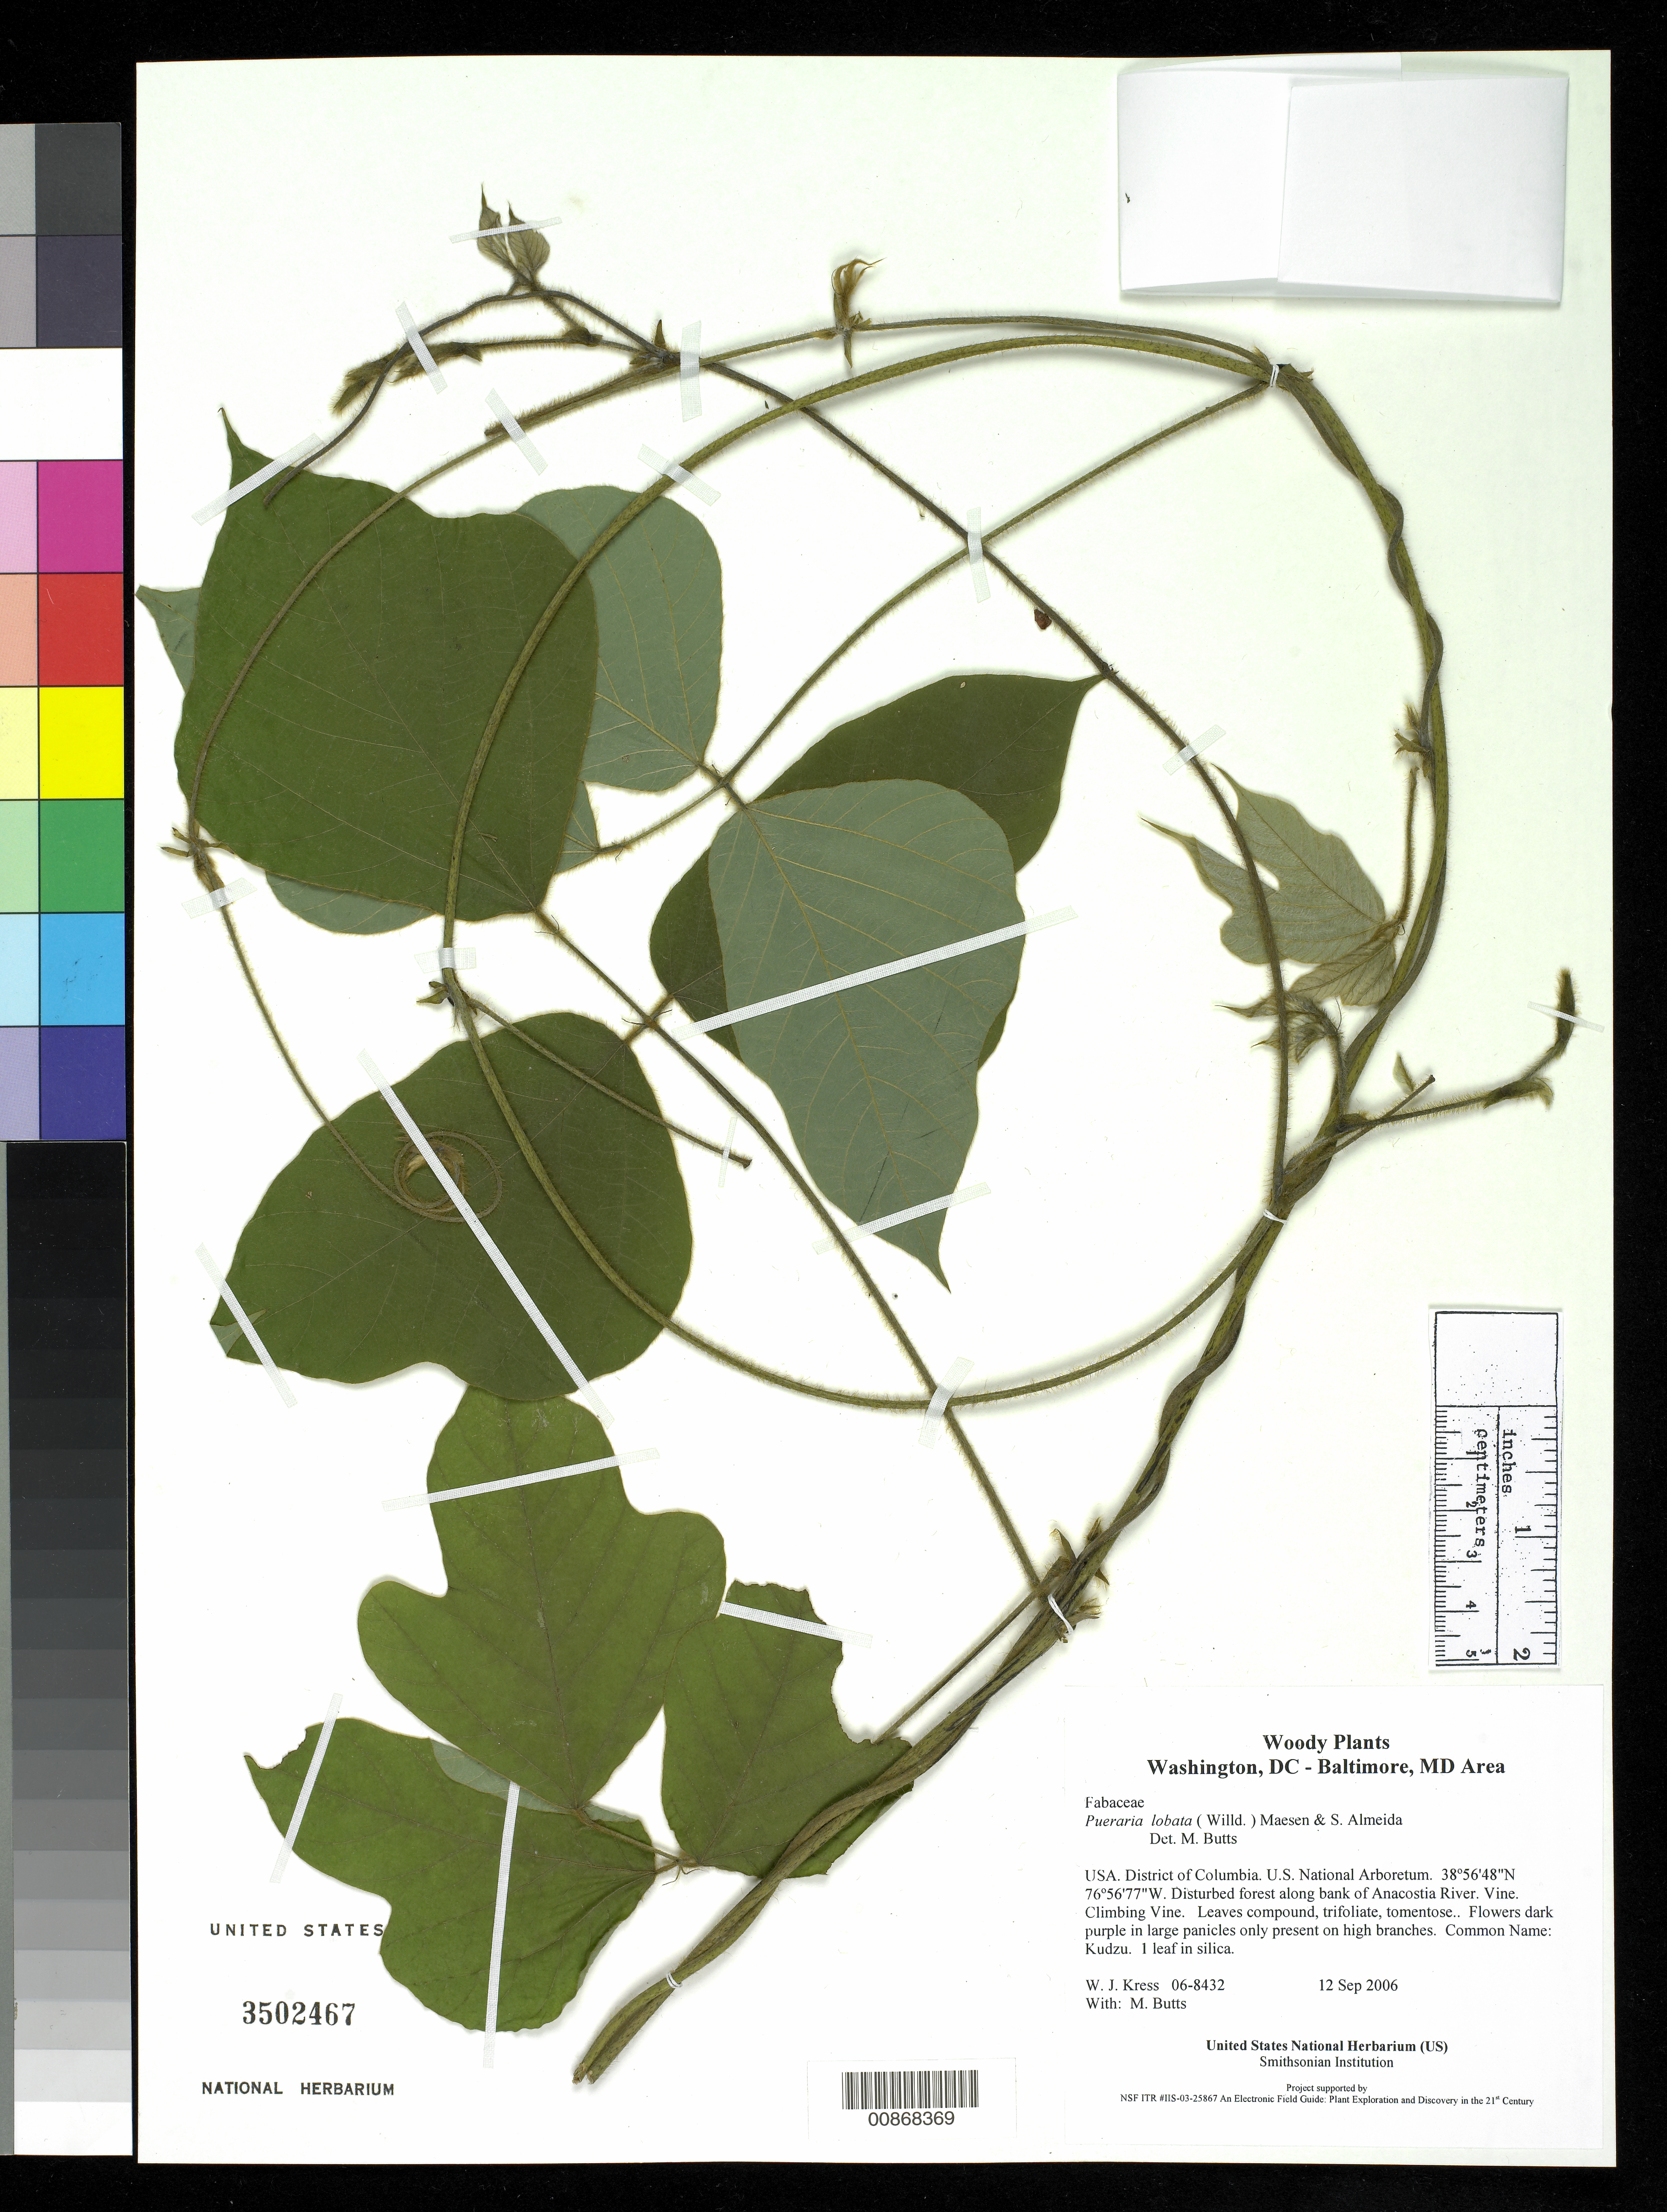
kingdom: Plantae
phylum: Tracheophyta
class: Magnoliopsida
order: Fabales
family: Fabaceae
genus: Pueraria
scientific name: Pueraria lobata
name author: (Willd.) Ohwi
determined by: Butts, M. B.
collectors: W. J. Kress & M. B. Butts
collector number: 06-8432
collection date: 2006-09-12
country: United States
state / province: District of Columbia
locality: U.S. National Arboretum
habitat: Disturbed forest along bank of Anacostia River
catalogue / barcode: US 3502467